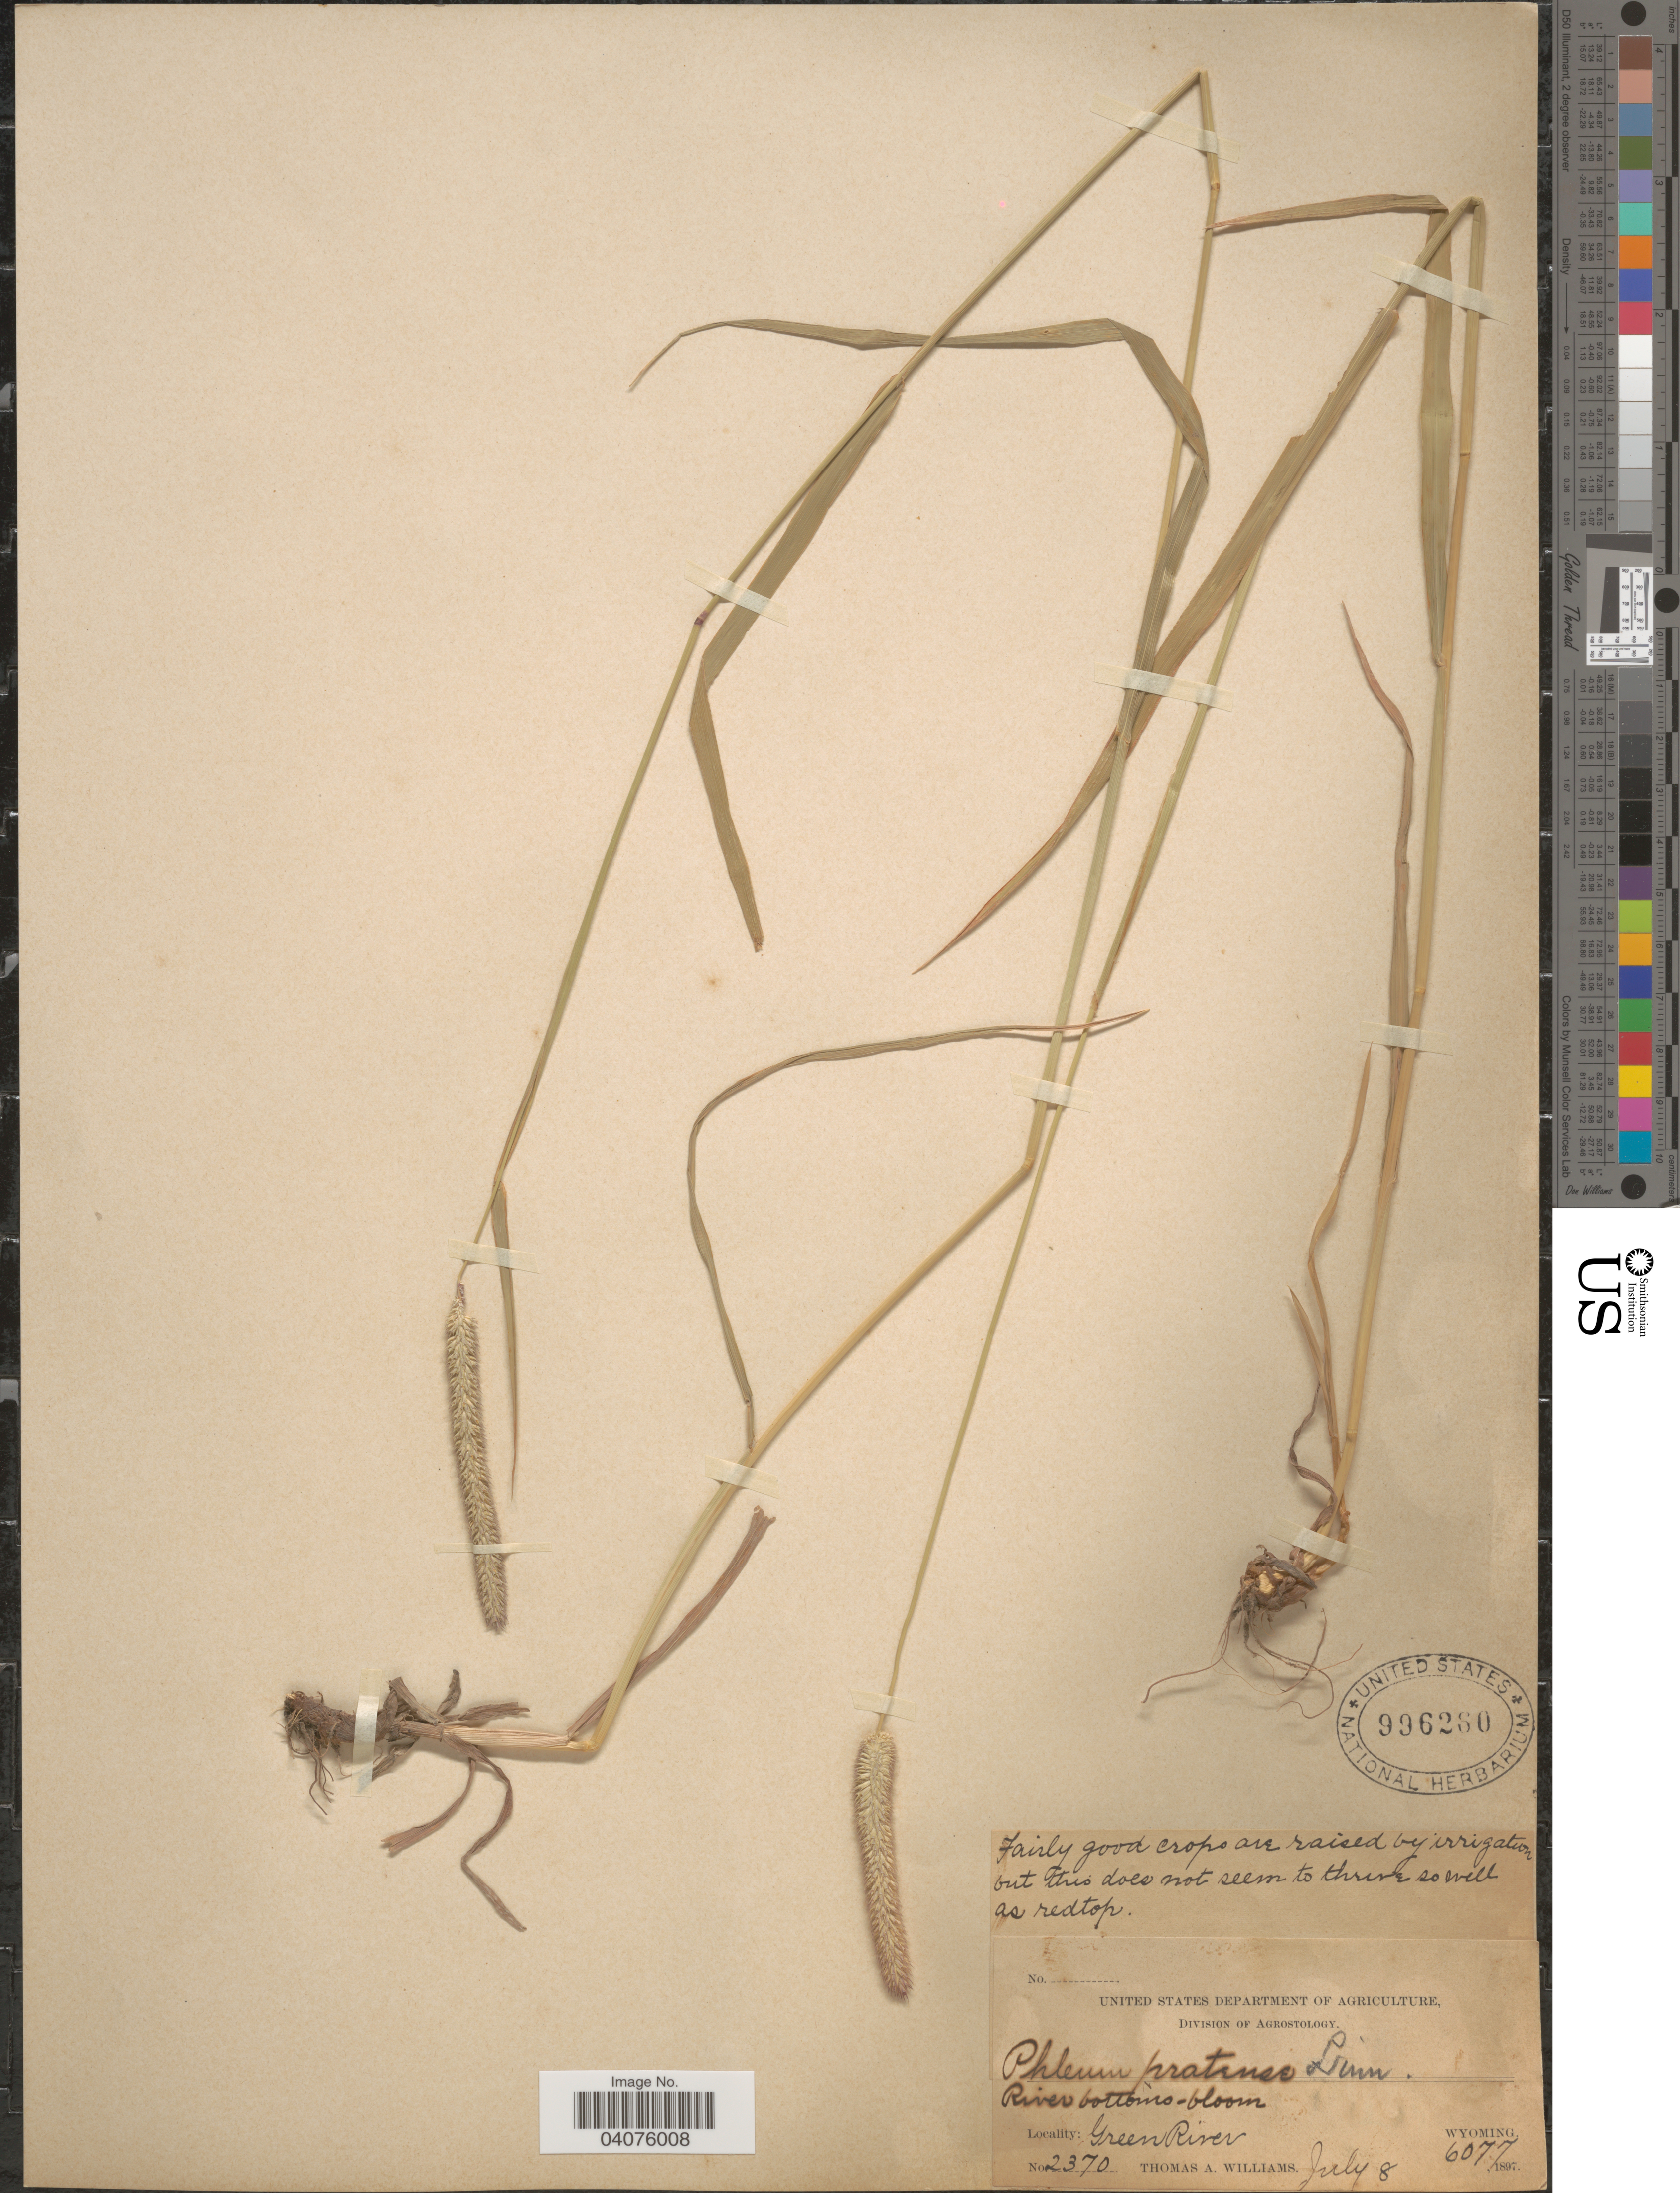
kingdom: Plantae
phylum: Tracheophyta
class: Liliopsida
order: Poales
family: Poaceae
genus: Phleum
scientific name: Phleum pratense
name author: L.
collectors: T. A. Williams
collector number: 2370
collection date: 1897-07-08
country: United States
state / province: Wyoming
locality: Green River.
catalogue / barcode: US 996260